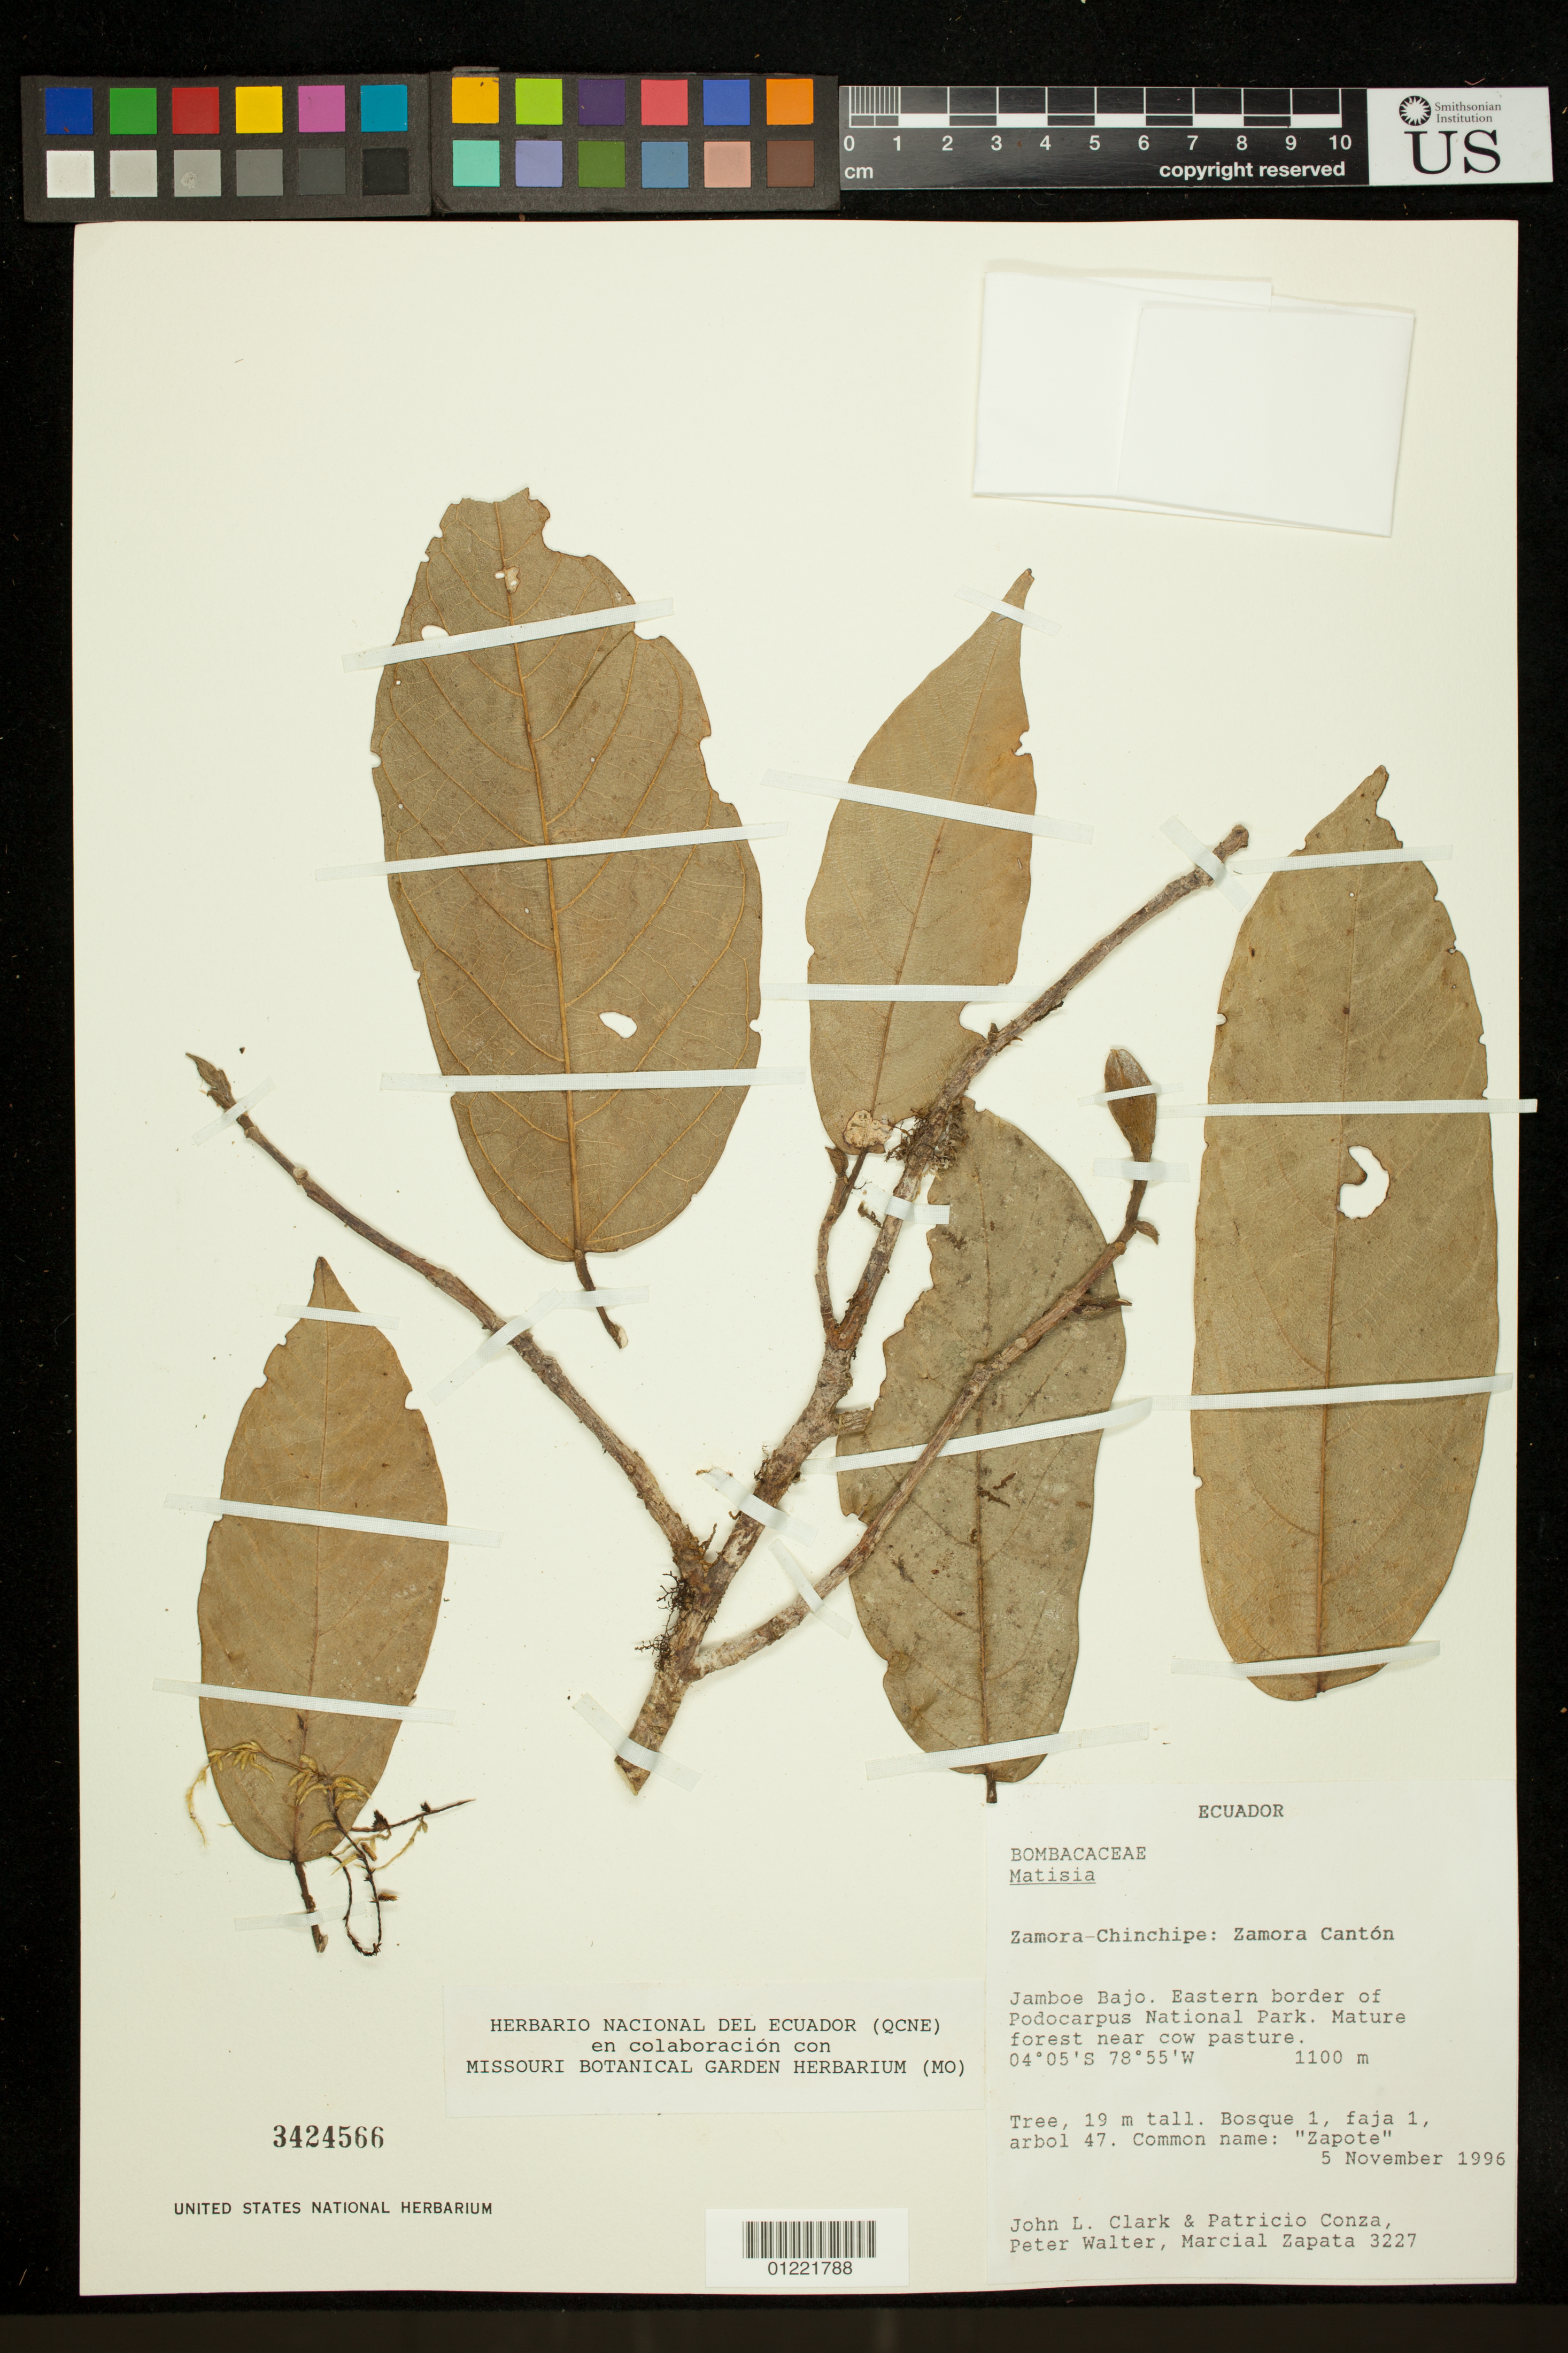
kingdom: Plantae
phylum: Tracheophyta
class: Magnoliopsida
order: Malvales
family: Malvaceae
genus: Matisia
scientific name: Matisia coloradorum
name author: Benoist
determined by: Dorr, L. J., (BOT), Smithsonian Institution - National Museum of Natural History (UNITED STATES)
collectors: J. L. Clark, P. Conza, P. Walter & M. Zapata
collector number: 3227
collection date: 1996-11-05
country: Ecuador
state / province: Zamora-Chinchipe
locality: Zamora Canton. Jamboe Bajo. Eastern border of Podocarpus National Park. Mature forest near cow pasture.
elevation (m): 1100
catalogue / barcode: US 3424566